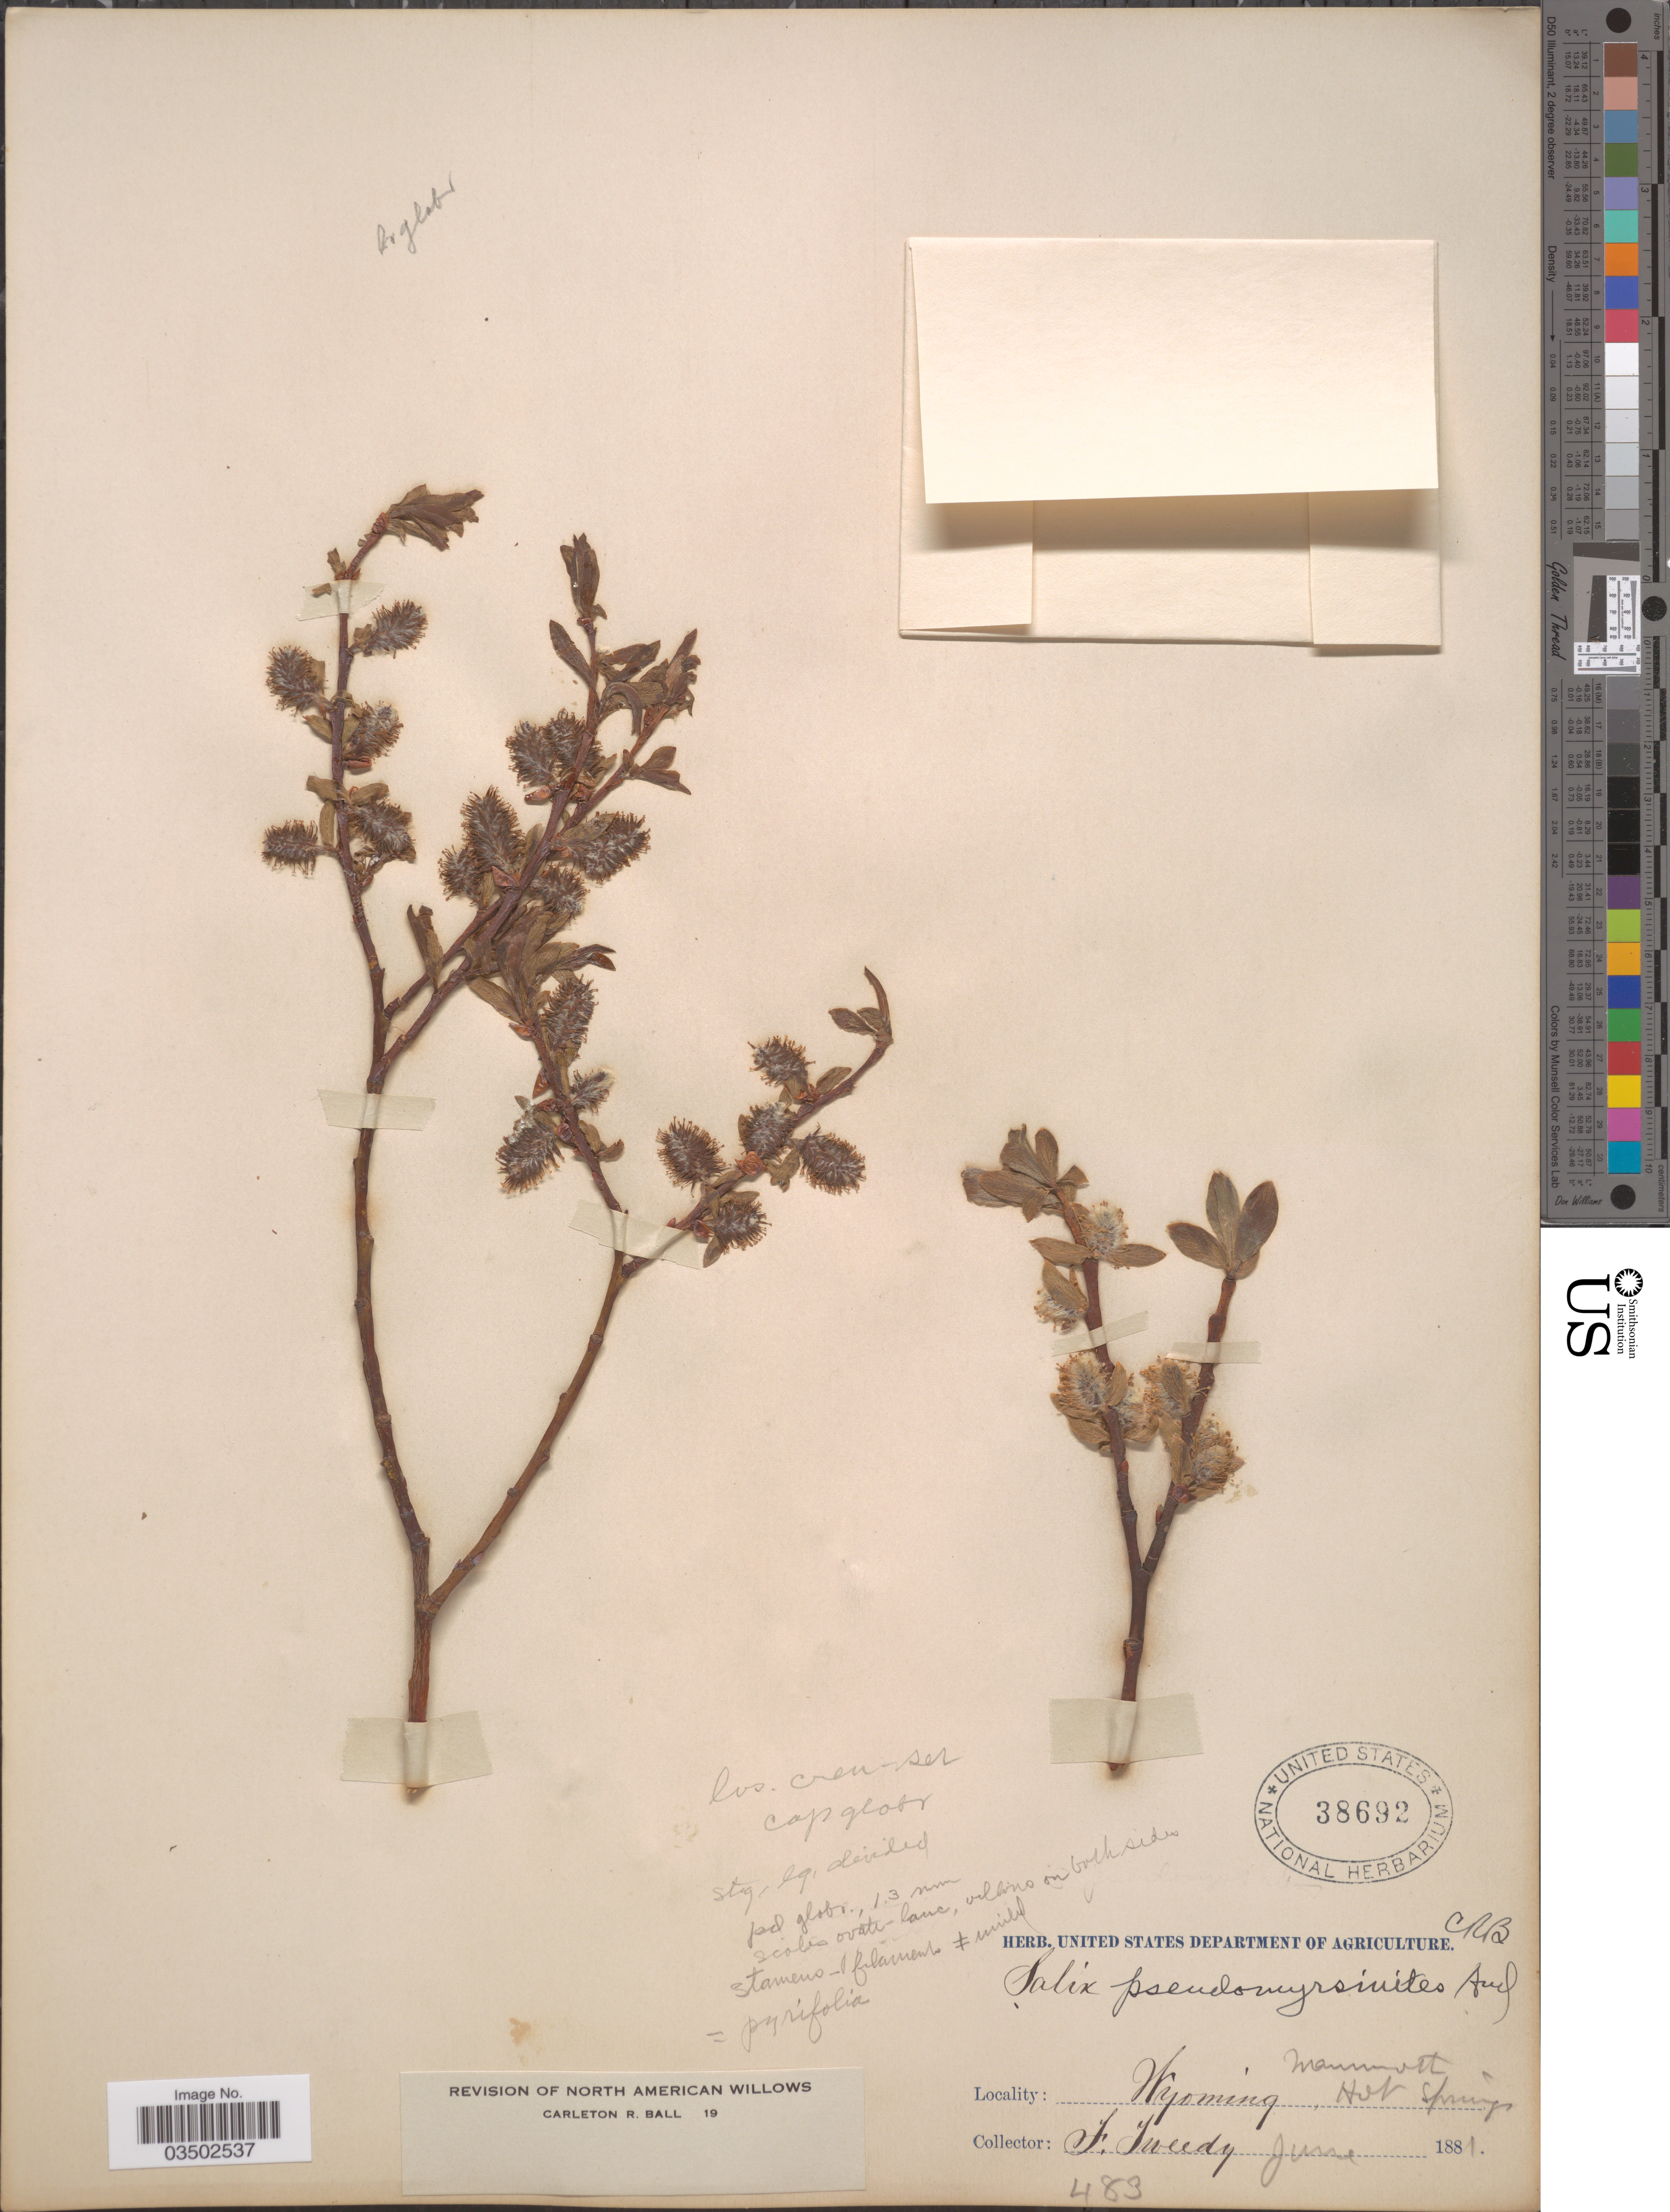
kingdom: Plantae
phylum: Tracheophyta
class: Magnoliopsida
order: Malpighiales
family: Salicaceae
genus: Salix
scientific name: Salix pseudocordata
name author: (Andersson) Andersson ex Rydb.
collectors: F. Tweedy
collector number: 483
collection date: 1881-06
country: United States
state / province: Wyoming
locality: Mammoth. Hot Springs.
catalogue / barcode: US 38692